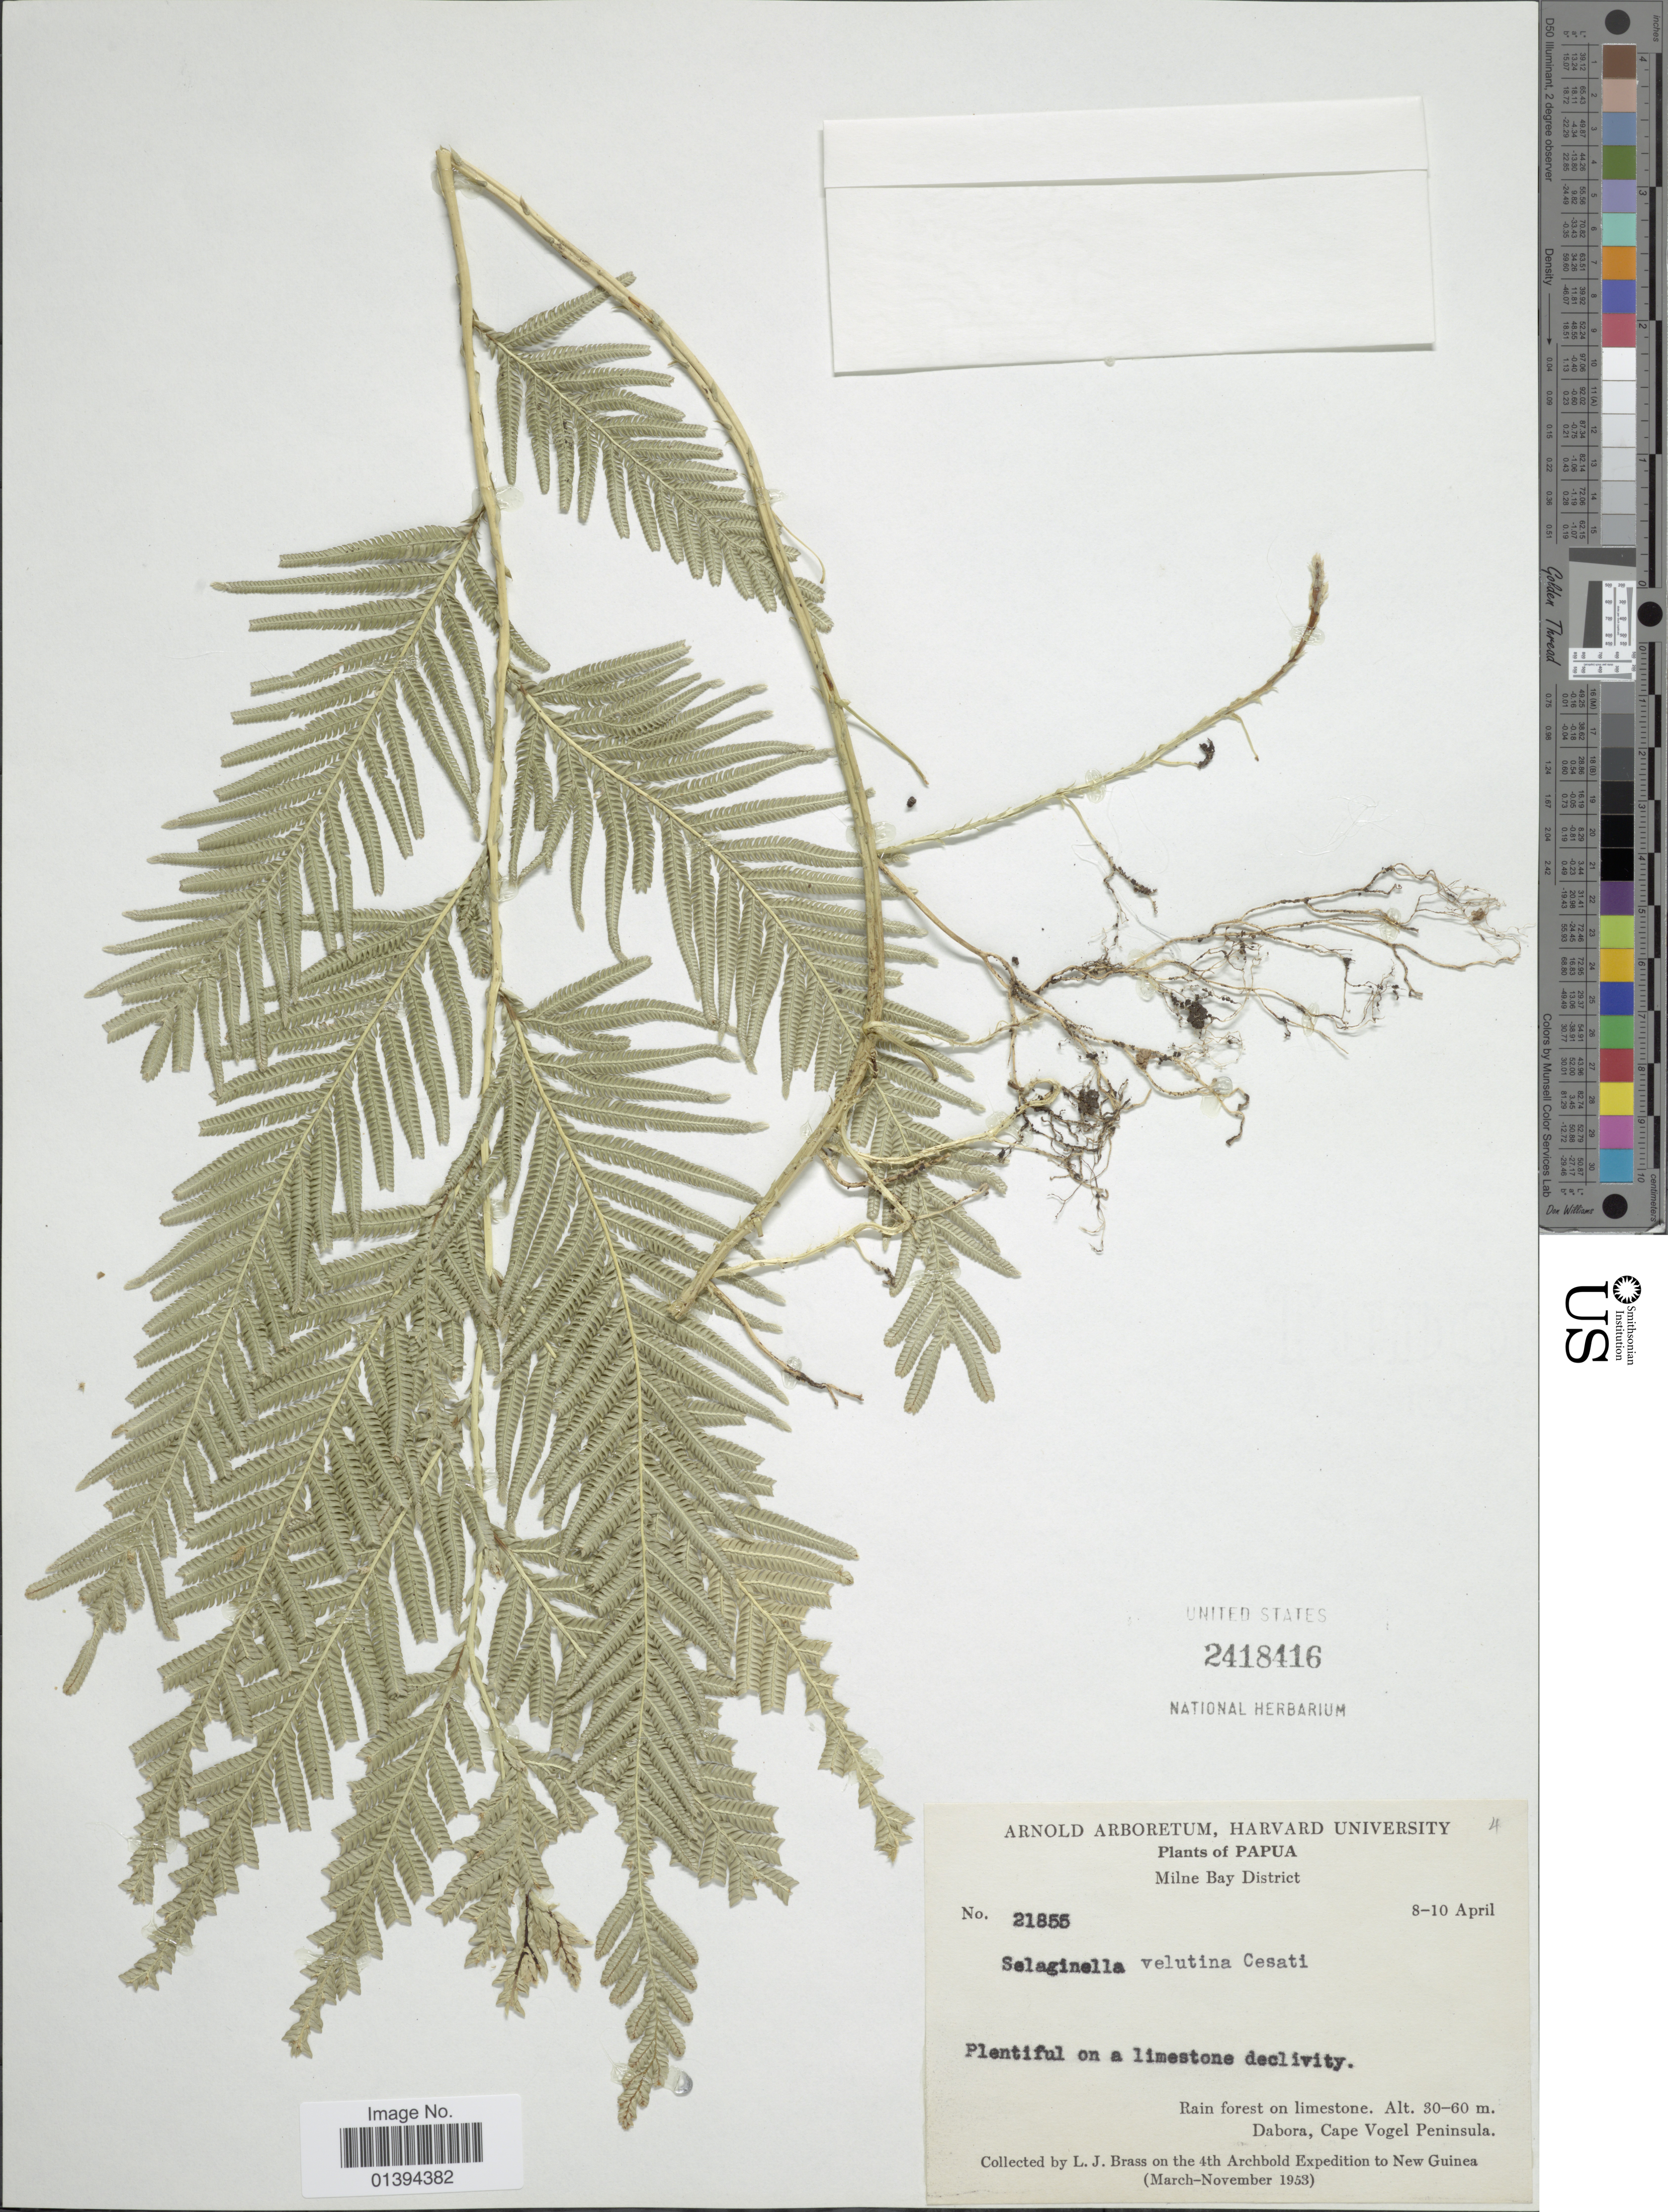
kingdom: Plantae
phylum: Tracheophyta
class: Lycopodiopsida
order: Selaginellales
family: Selaginellaceae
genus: Selaginella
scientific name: Selaginella velutina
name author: Ces.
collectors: L. J. Brass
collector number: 21855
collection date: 1953-04-08/1953-04-10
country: Papua New Guinea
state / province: Milne Bay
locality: Rain forest on limestone, Dabora, Cape Vogel Peninsula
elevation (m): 30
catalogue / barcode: US 2418416